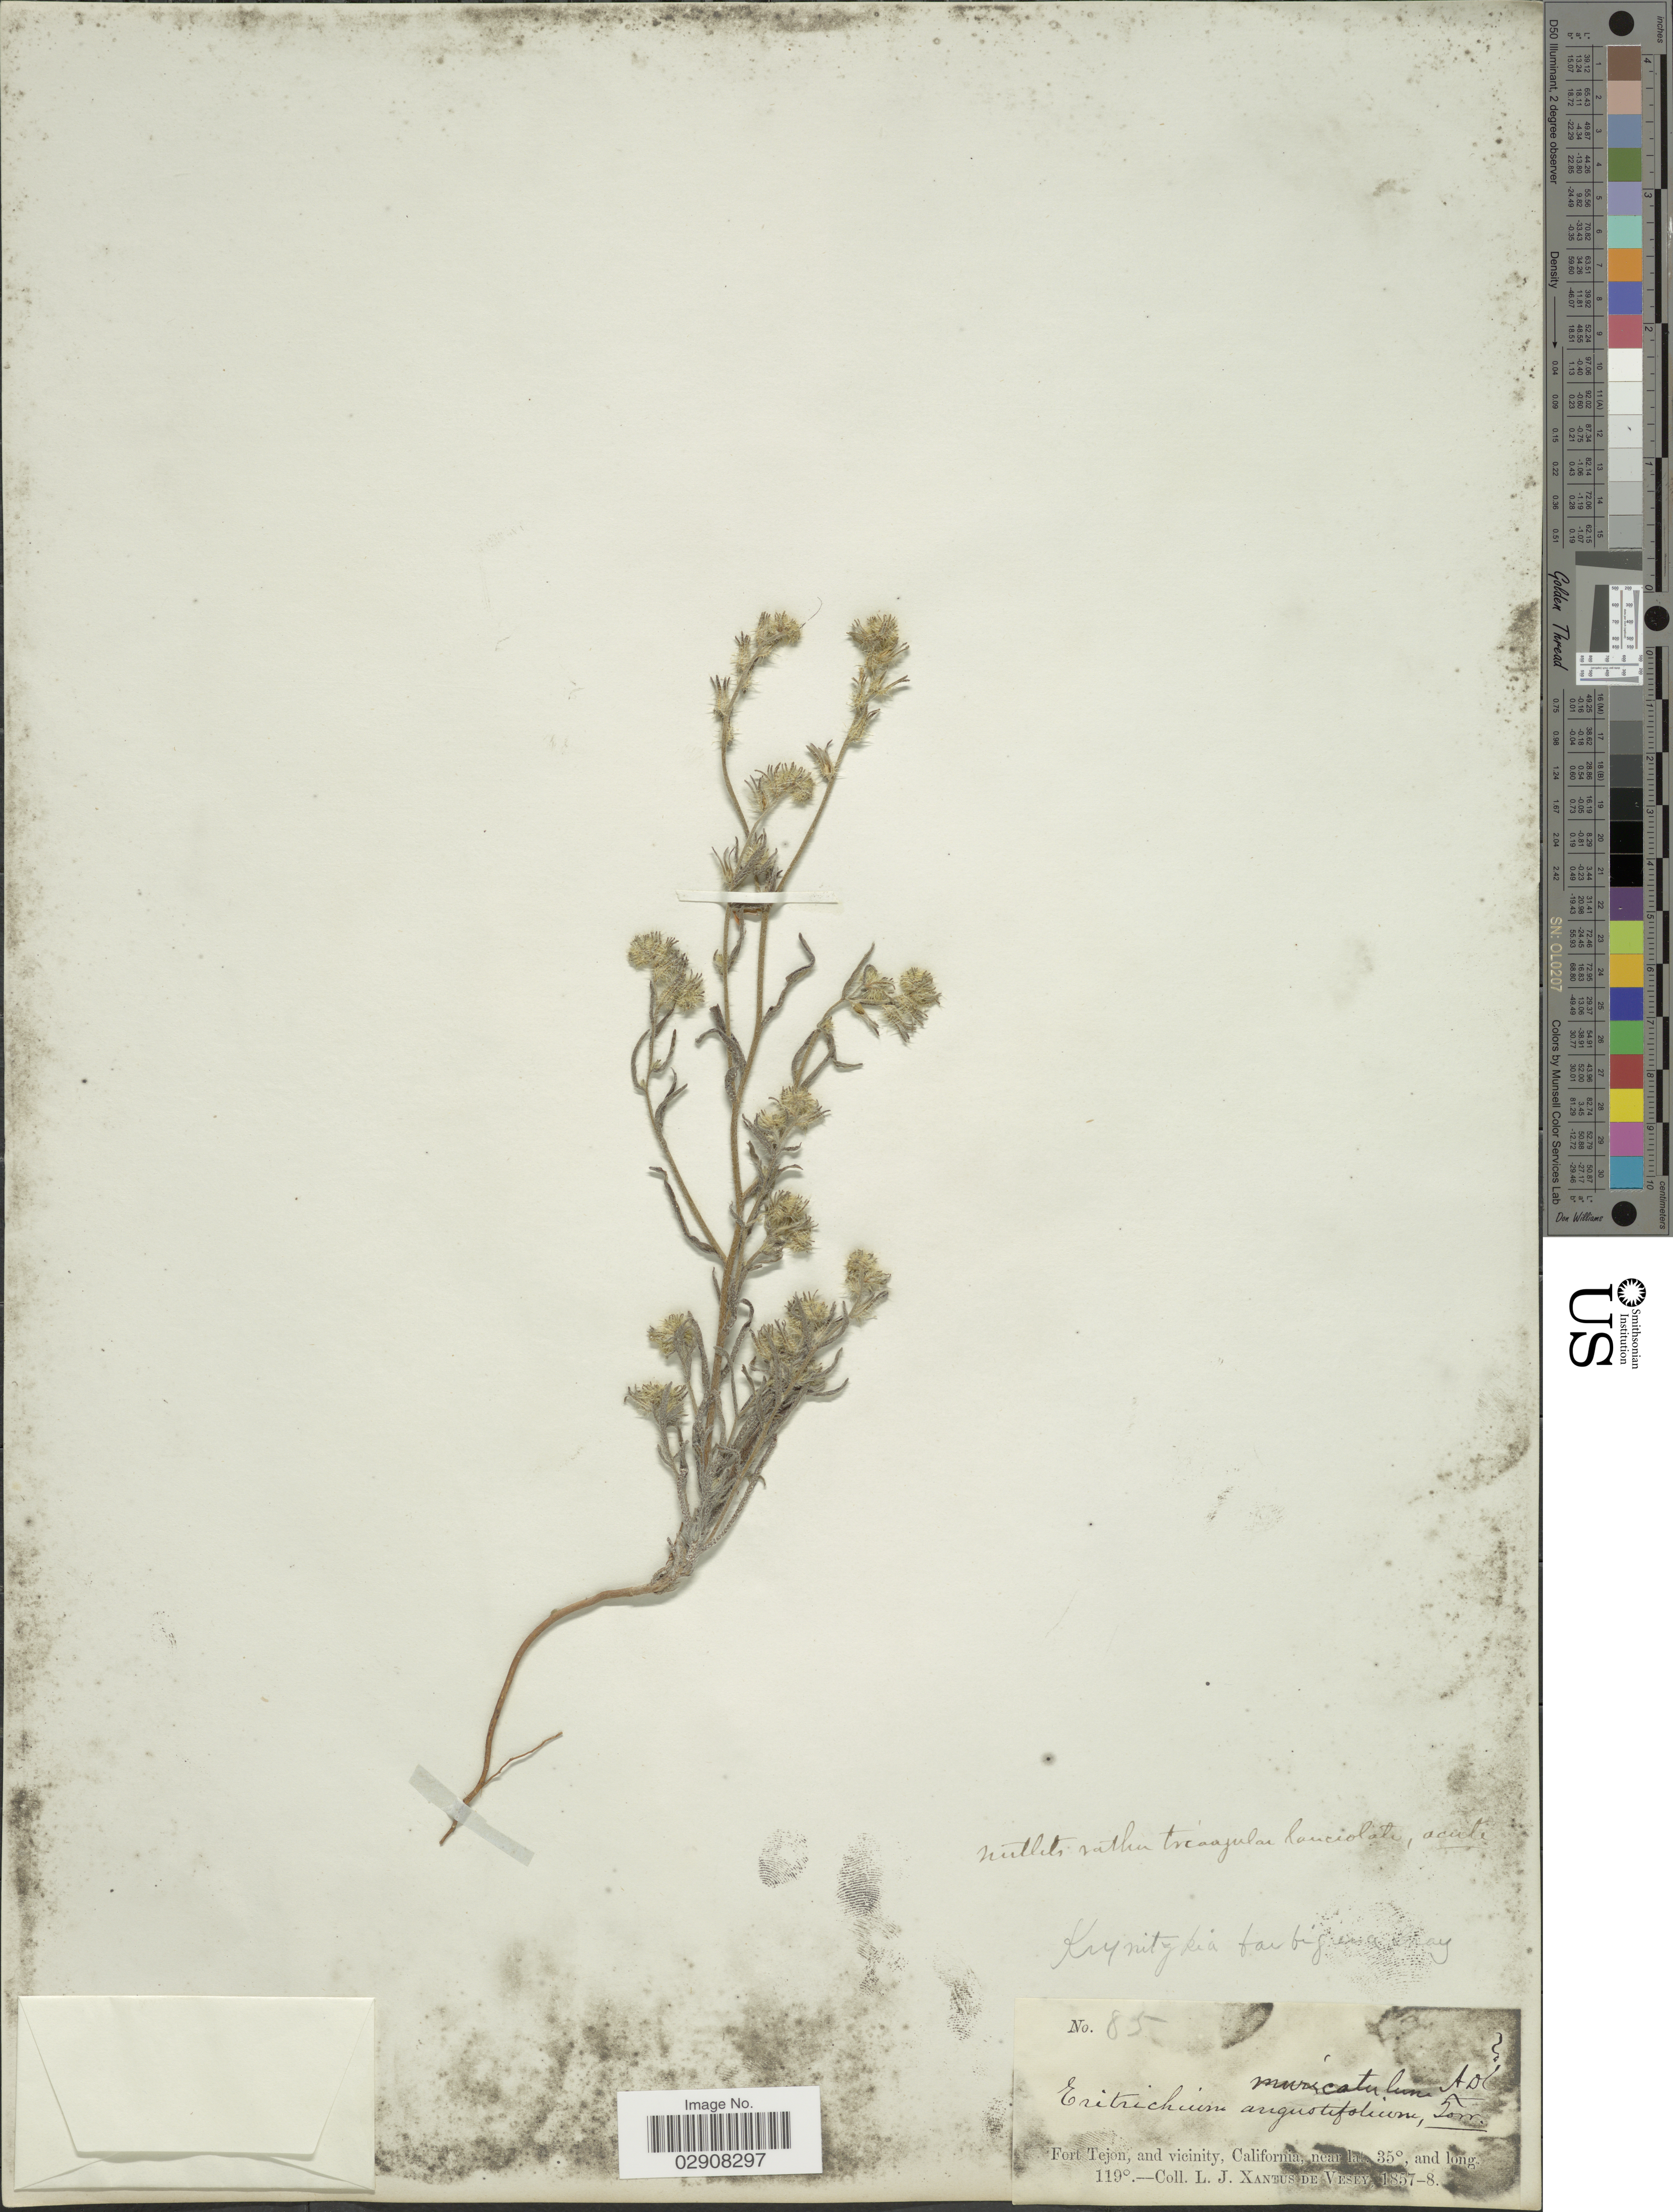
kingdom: Plantae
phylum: Tracheophyta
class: Magnoliopsida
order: Boraginales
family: Boraginaceae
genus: Cryptantha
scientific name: Cryptantha nevadensis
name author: A. Nelson & P.B. Kenn.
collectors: L. Xantus de Vesey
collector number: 85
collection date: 1857/1858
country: United States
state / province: California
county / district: Kern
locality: Fort Tejon, and vicinity.